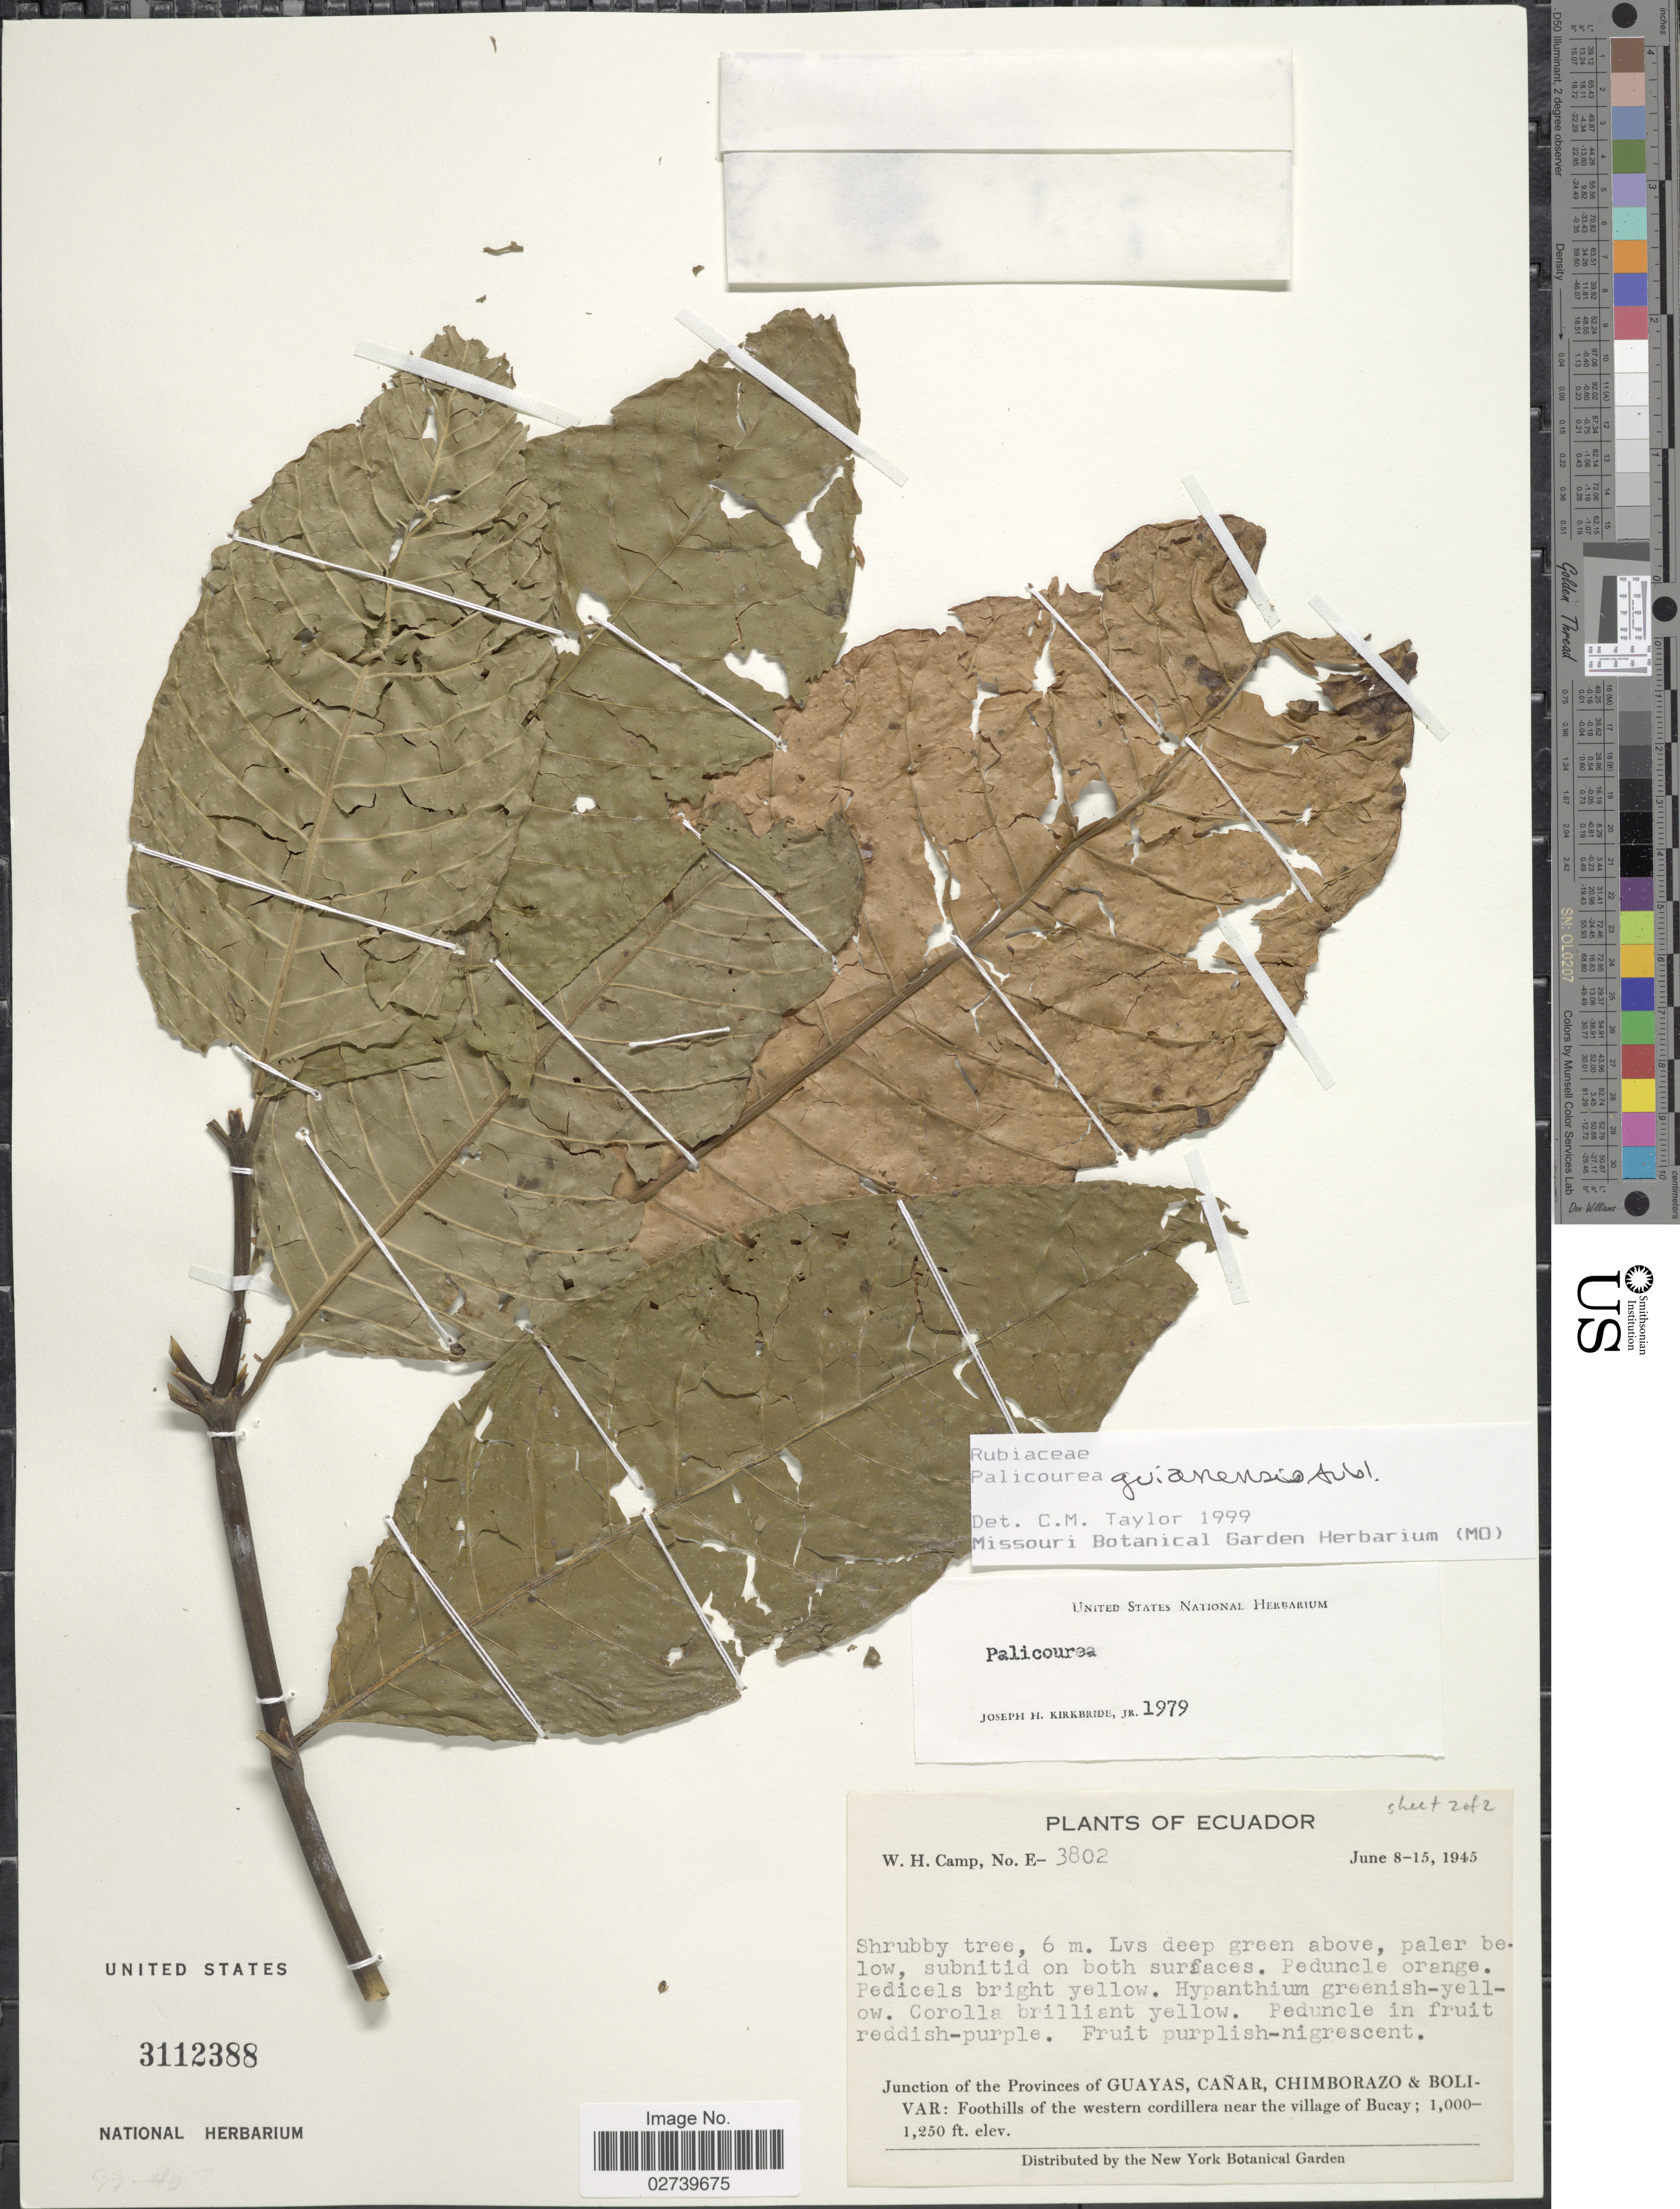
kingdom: Plantae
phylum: Tracheophyta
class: Magnoliopsida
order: Gentianales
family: Rubiaceae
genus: Palicourea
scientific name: Palicourea guianensis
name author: Aubl.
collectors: W. H. Camp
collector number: E-3802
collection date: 1945-06-08/1945-06-15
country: Ecuador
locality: Junction of the Provinces of Guayas, Canar, Chimborazo & Bolivar: Foothills of the western cordillera near the village of Bucay.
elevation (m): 305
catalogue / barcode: US 3112388